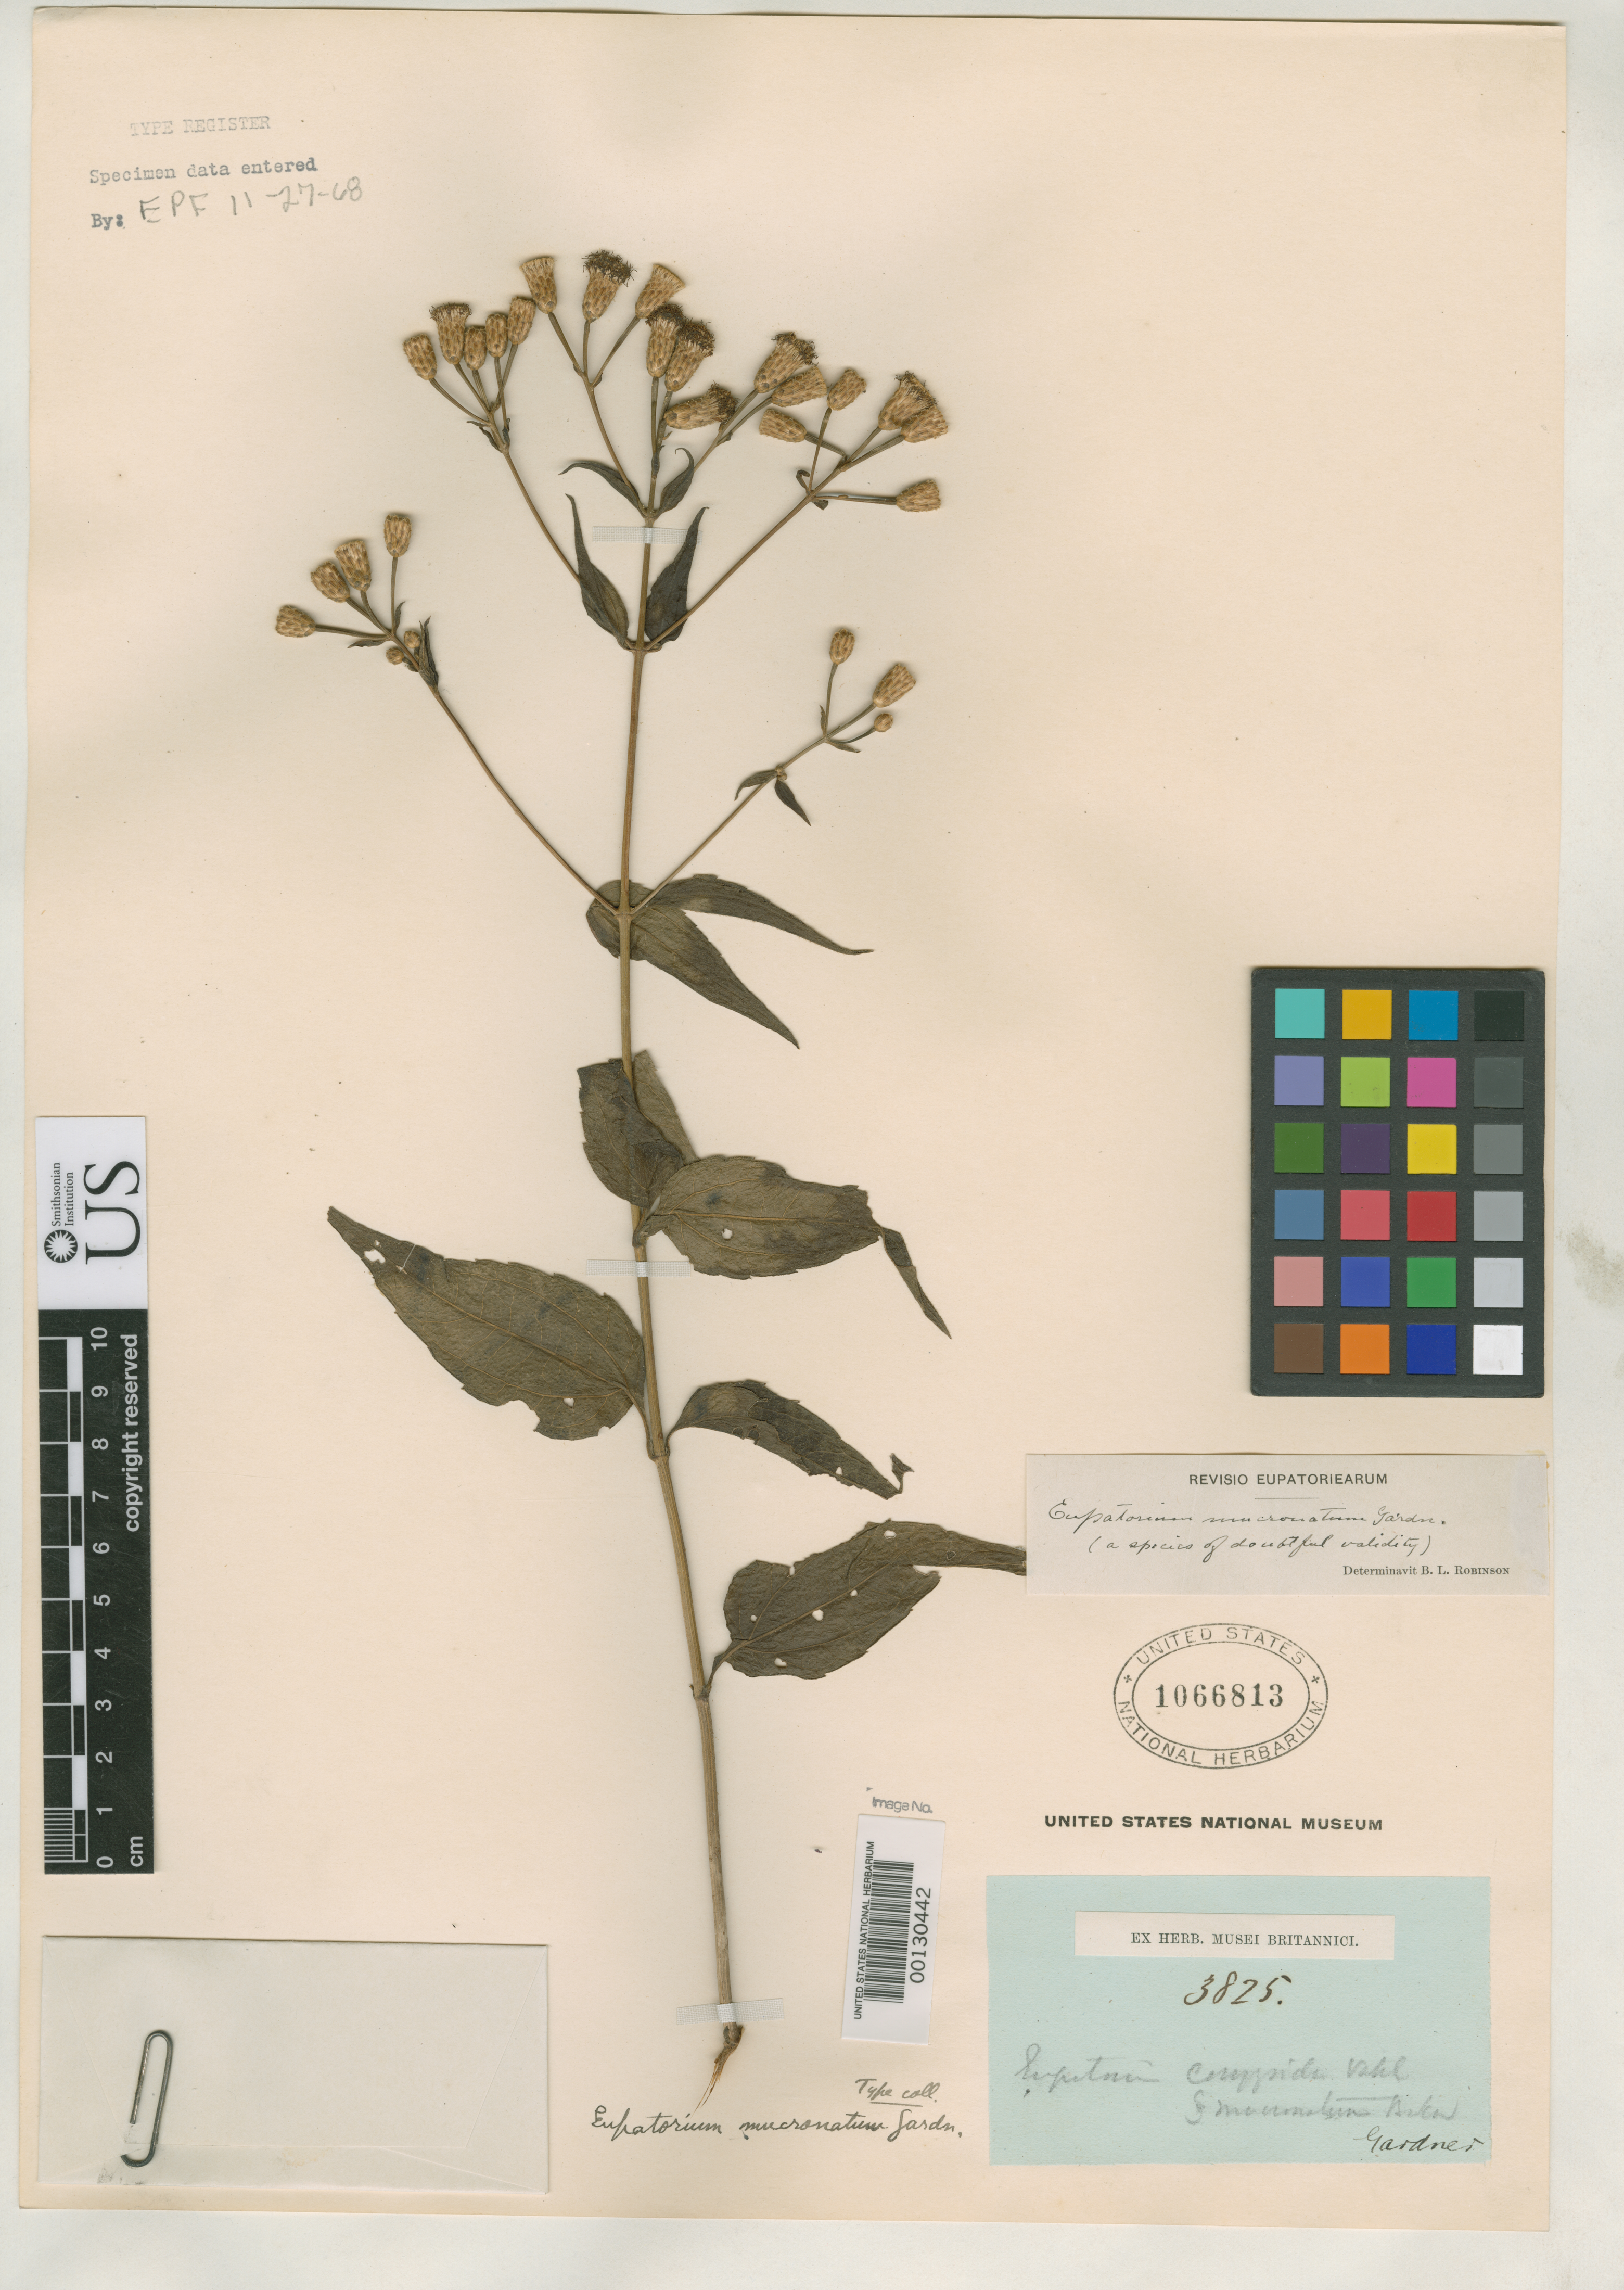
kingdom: Plantae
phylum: Tracheophyta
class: Magnoliopsida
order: Asterales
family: Asteraceae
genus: Eupatorium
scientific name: Eupatorium mucronatum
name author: Gardner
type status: Isotype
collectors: G. Gardner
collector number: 3825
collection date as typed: Apr 1840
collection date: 1840-04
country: Brazil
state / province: Goiás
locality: Villa de Arrayas.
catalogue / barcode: US 1066813